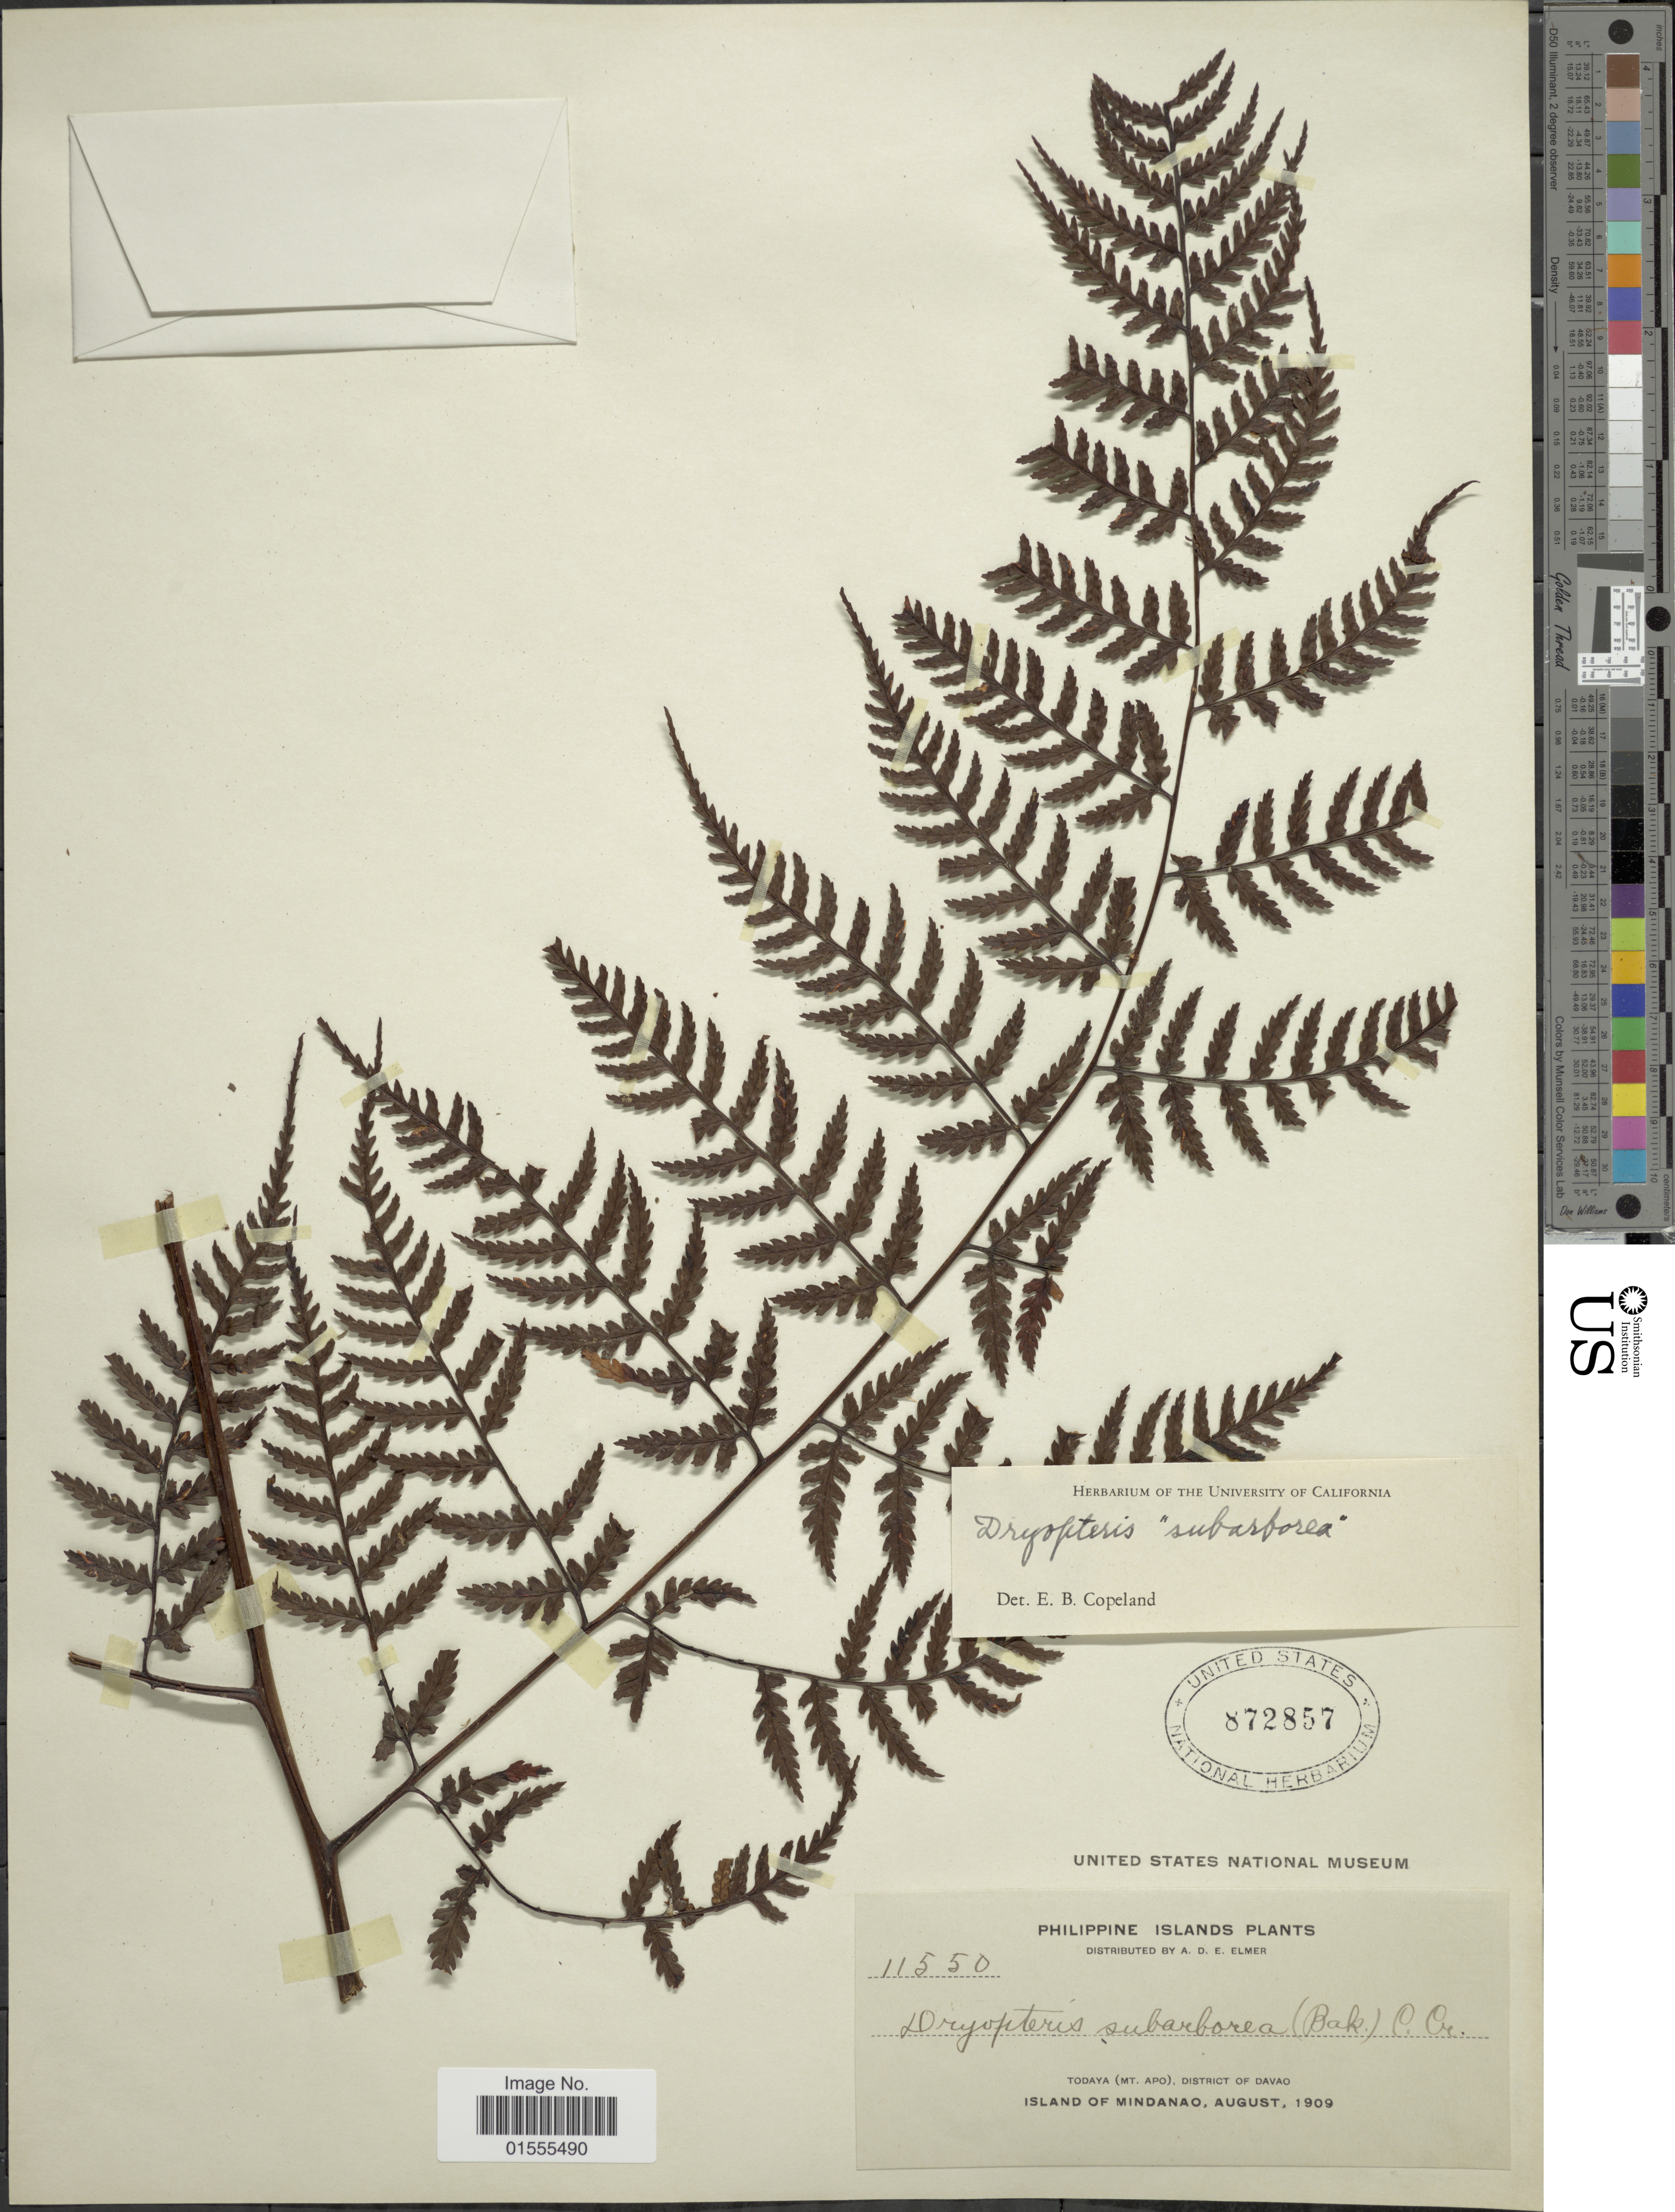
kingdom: Plantae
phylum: Tracheophyta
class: Polypodiopsida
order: Polypodiales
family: Dryopteridaceae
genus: Dryopteris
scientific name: Dryopteris subarborea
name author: (Baker) C. Chr.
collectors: A. D. E. Elmer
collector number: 11550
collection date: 1909-08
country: Philippines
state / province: Davao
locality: Philippine Islands, Todaya (Mt. Apo), District of Davao, Island of Mindanao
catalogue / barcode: US 872857